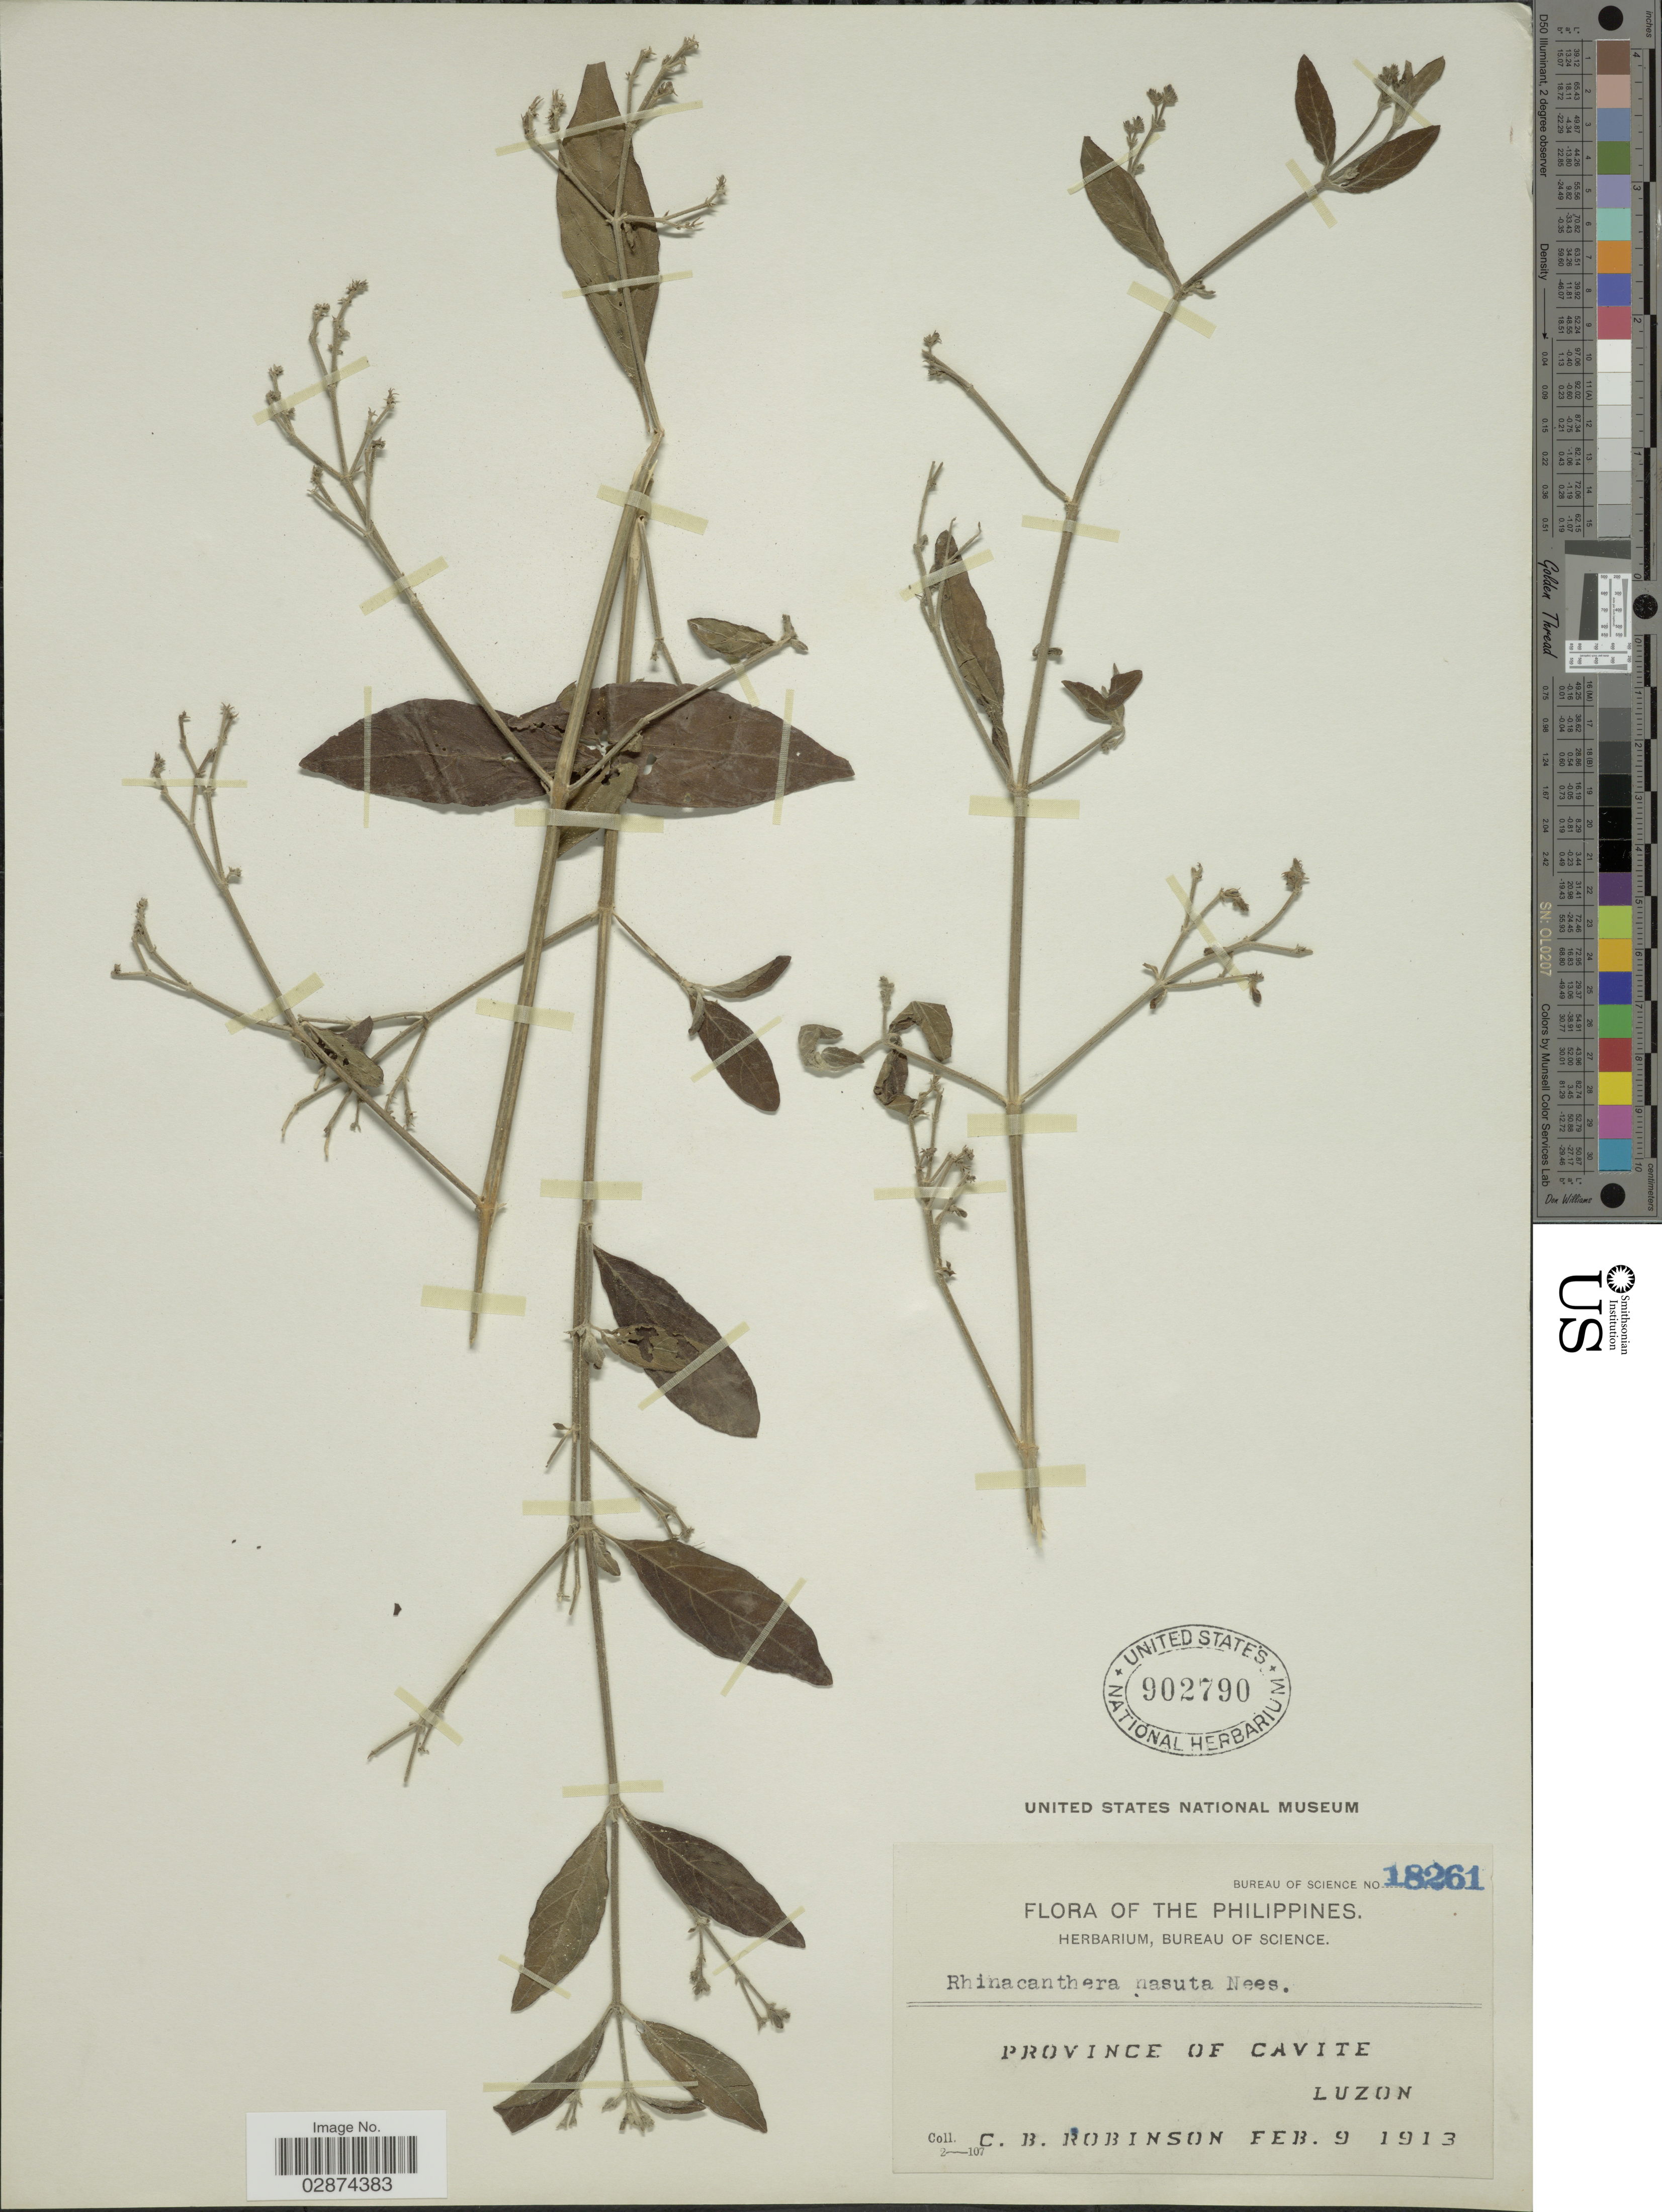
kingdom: Plantae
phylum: Tracheophyta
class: Magnoliopsida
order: Lamiales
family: Acanthaceae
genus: Rhinacanthus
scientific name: Rhinacanthus nasutus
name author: (L.) Kurz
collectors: C. Robinson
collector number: Bureau of Science 18261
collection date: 1913-02-09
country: Philippines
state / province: Calabarzon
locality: Province of Cavite, Luzon.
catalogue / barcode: US 902790